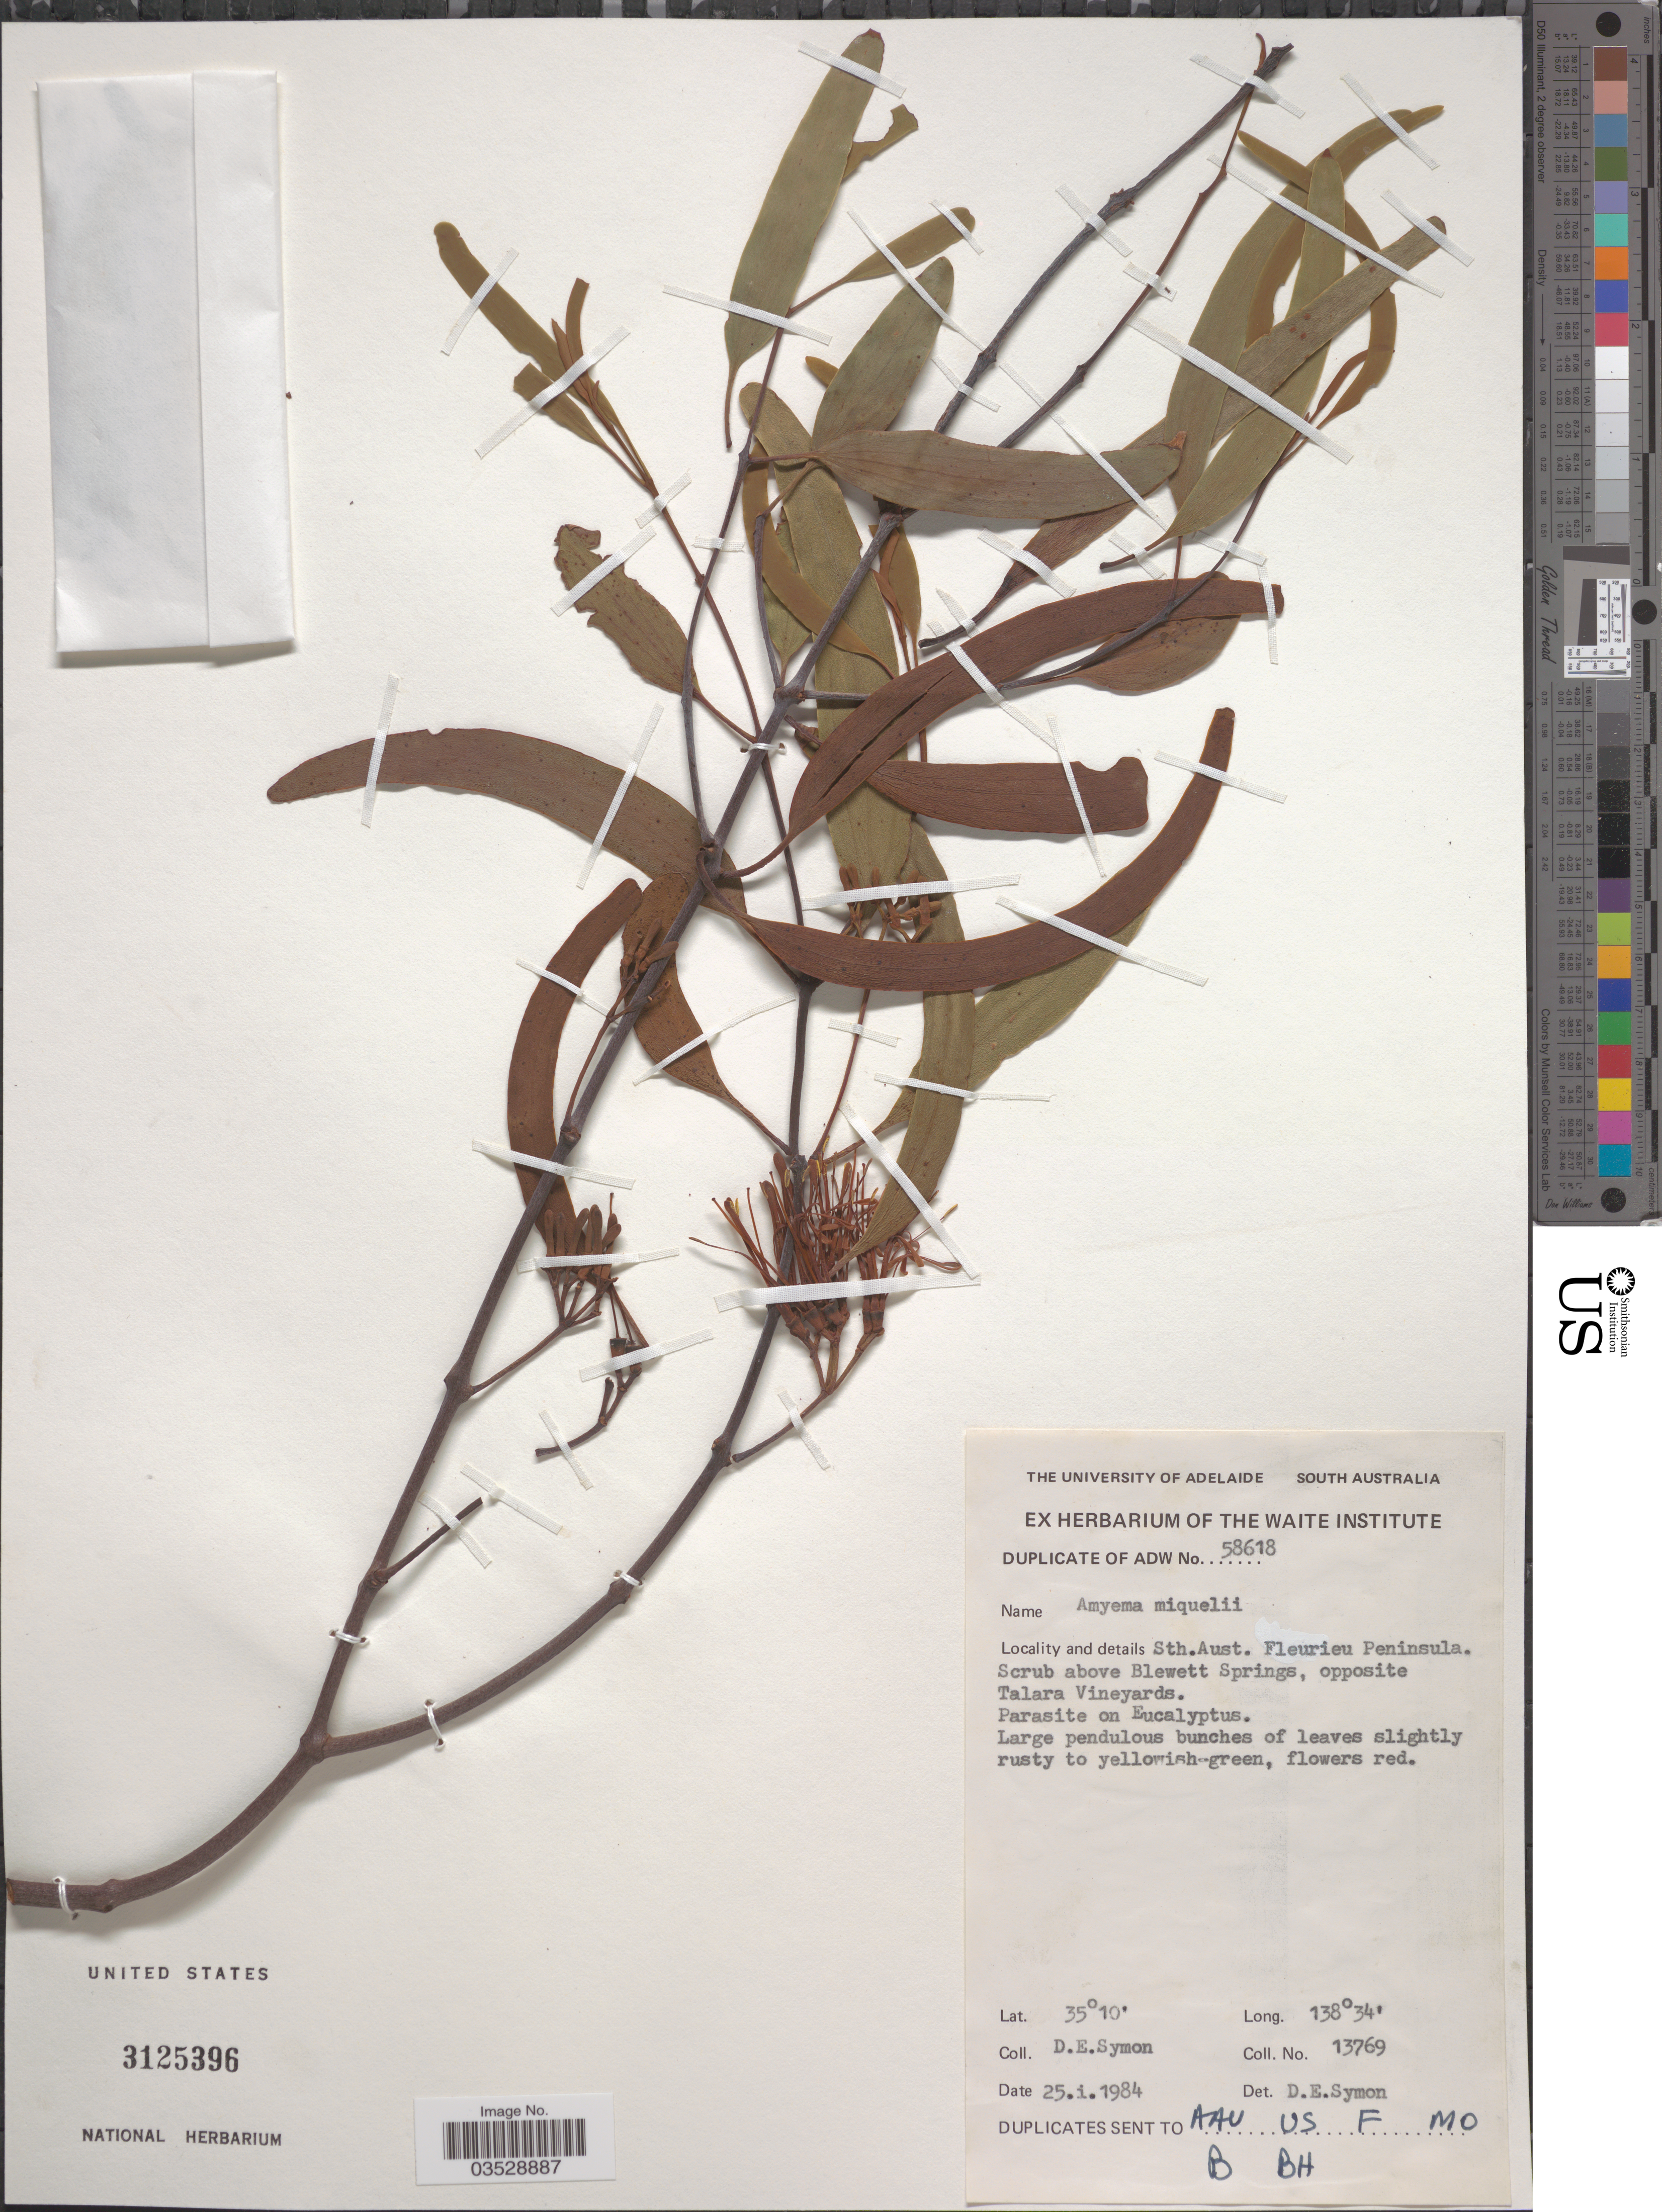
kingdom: Plantae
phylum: Tracheophyta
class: Magnoliopsida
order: Santalales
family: Loranthaceae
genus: Amyema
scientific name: Amyema miquelii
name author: (Lehm. ex Miq.) Tiegh.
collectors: D. Symon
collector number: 13769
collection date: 1984-01-25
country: Australia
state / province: South Australia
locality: Fleurieu Peninsula. Scrub above Blewett Springs, opposite Talara Vineyards.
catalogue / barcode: US 3125396